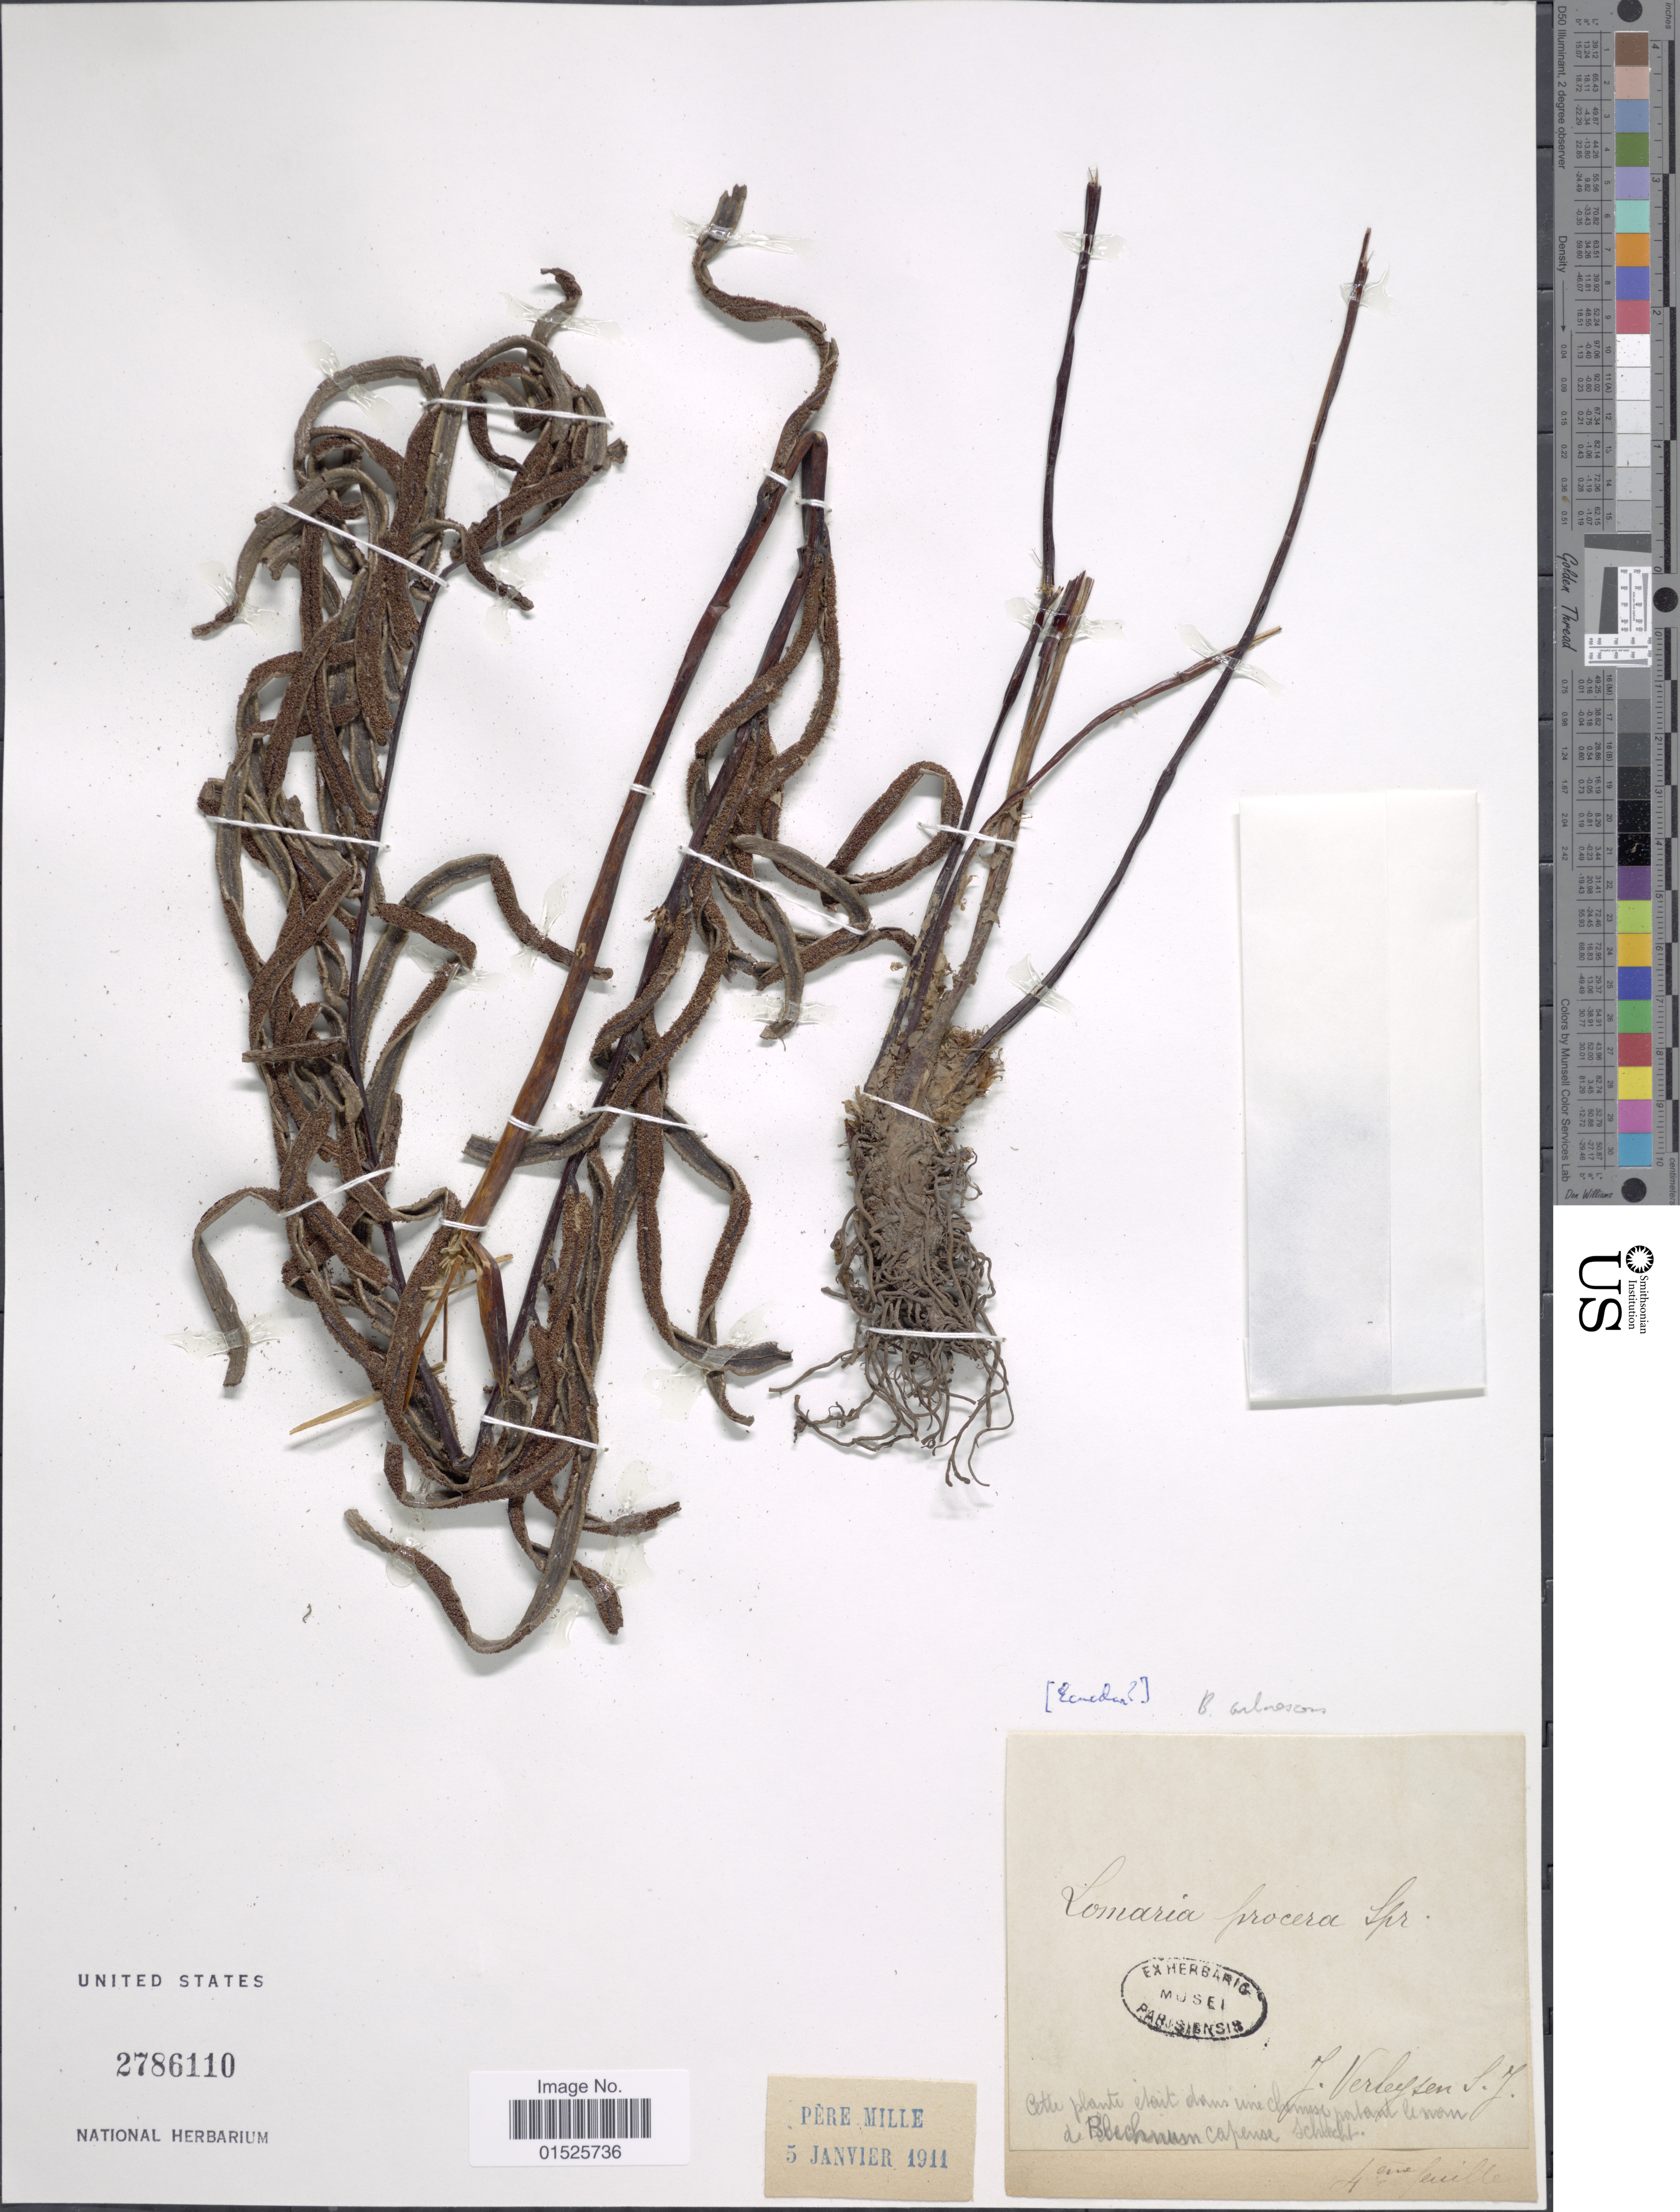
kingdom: Plantae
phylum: Tracheophyta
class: Polypodiopsida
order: Polypodiales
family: Blechnaceae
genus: Blechnum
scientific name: Blechnum cordatum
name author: (Desv.) Hieron.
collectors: J. Verleysen S. J.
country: Ecuador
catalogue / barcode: US 2786110